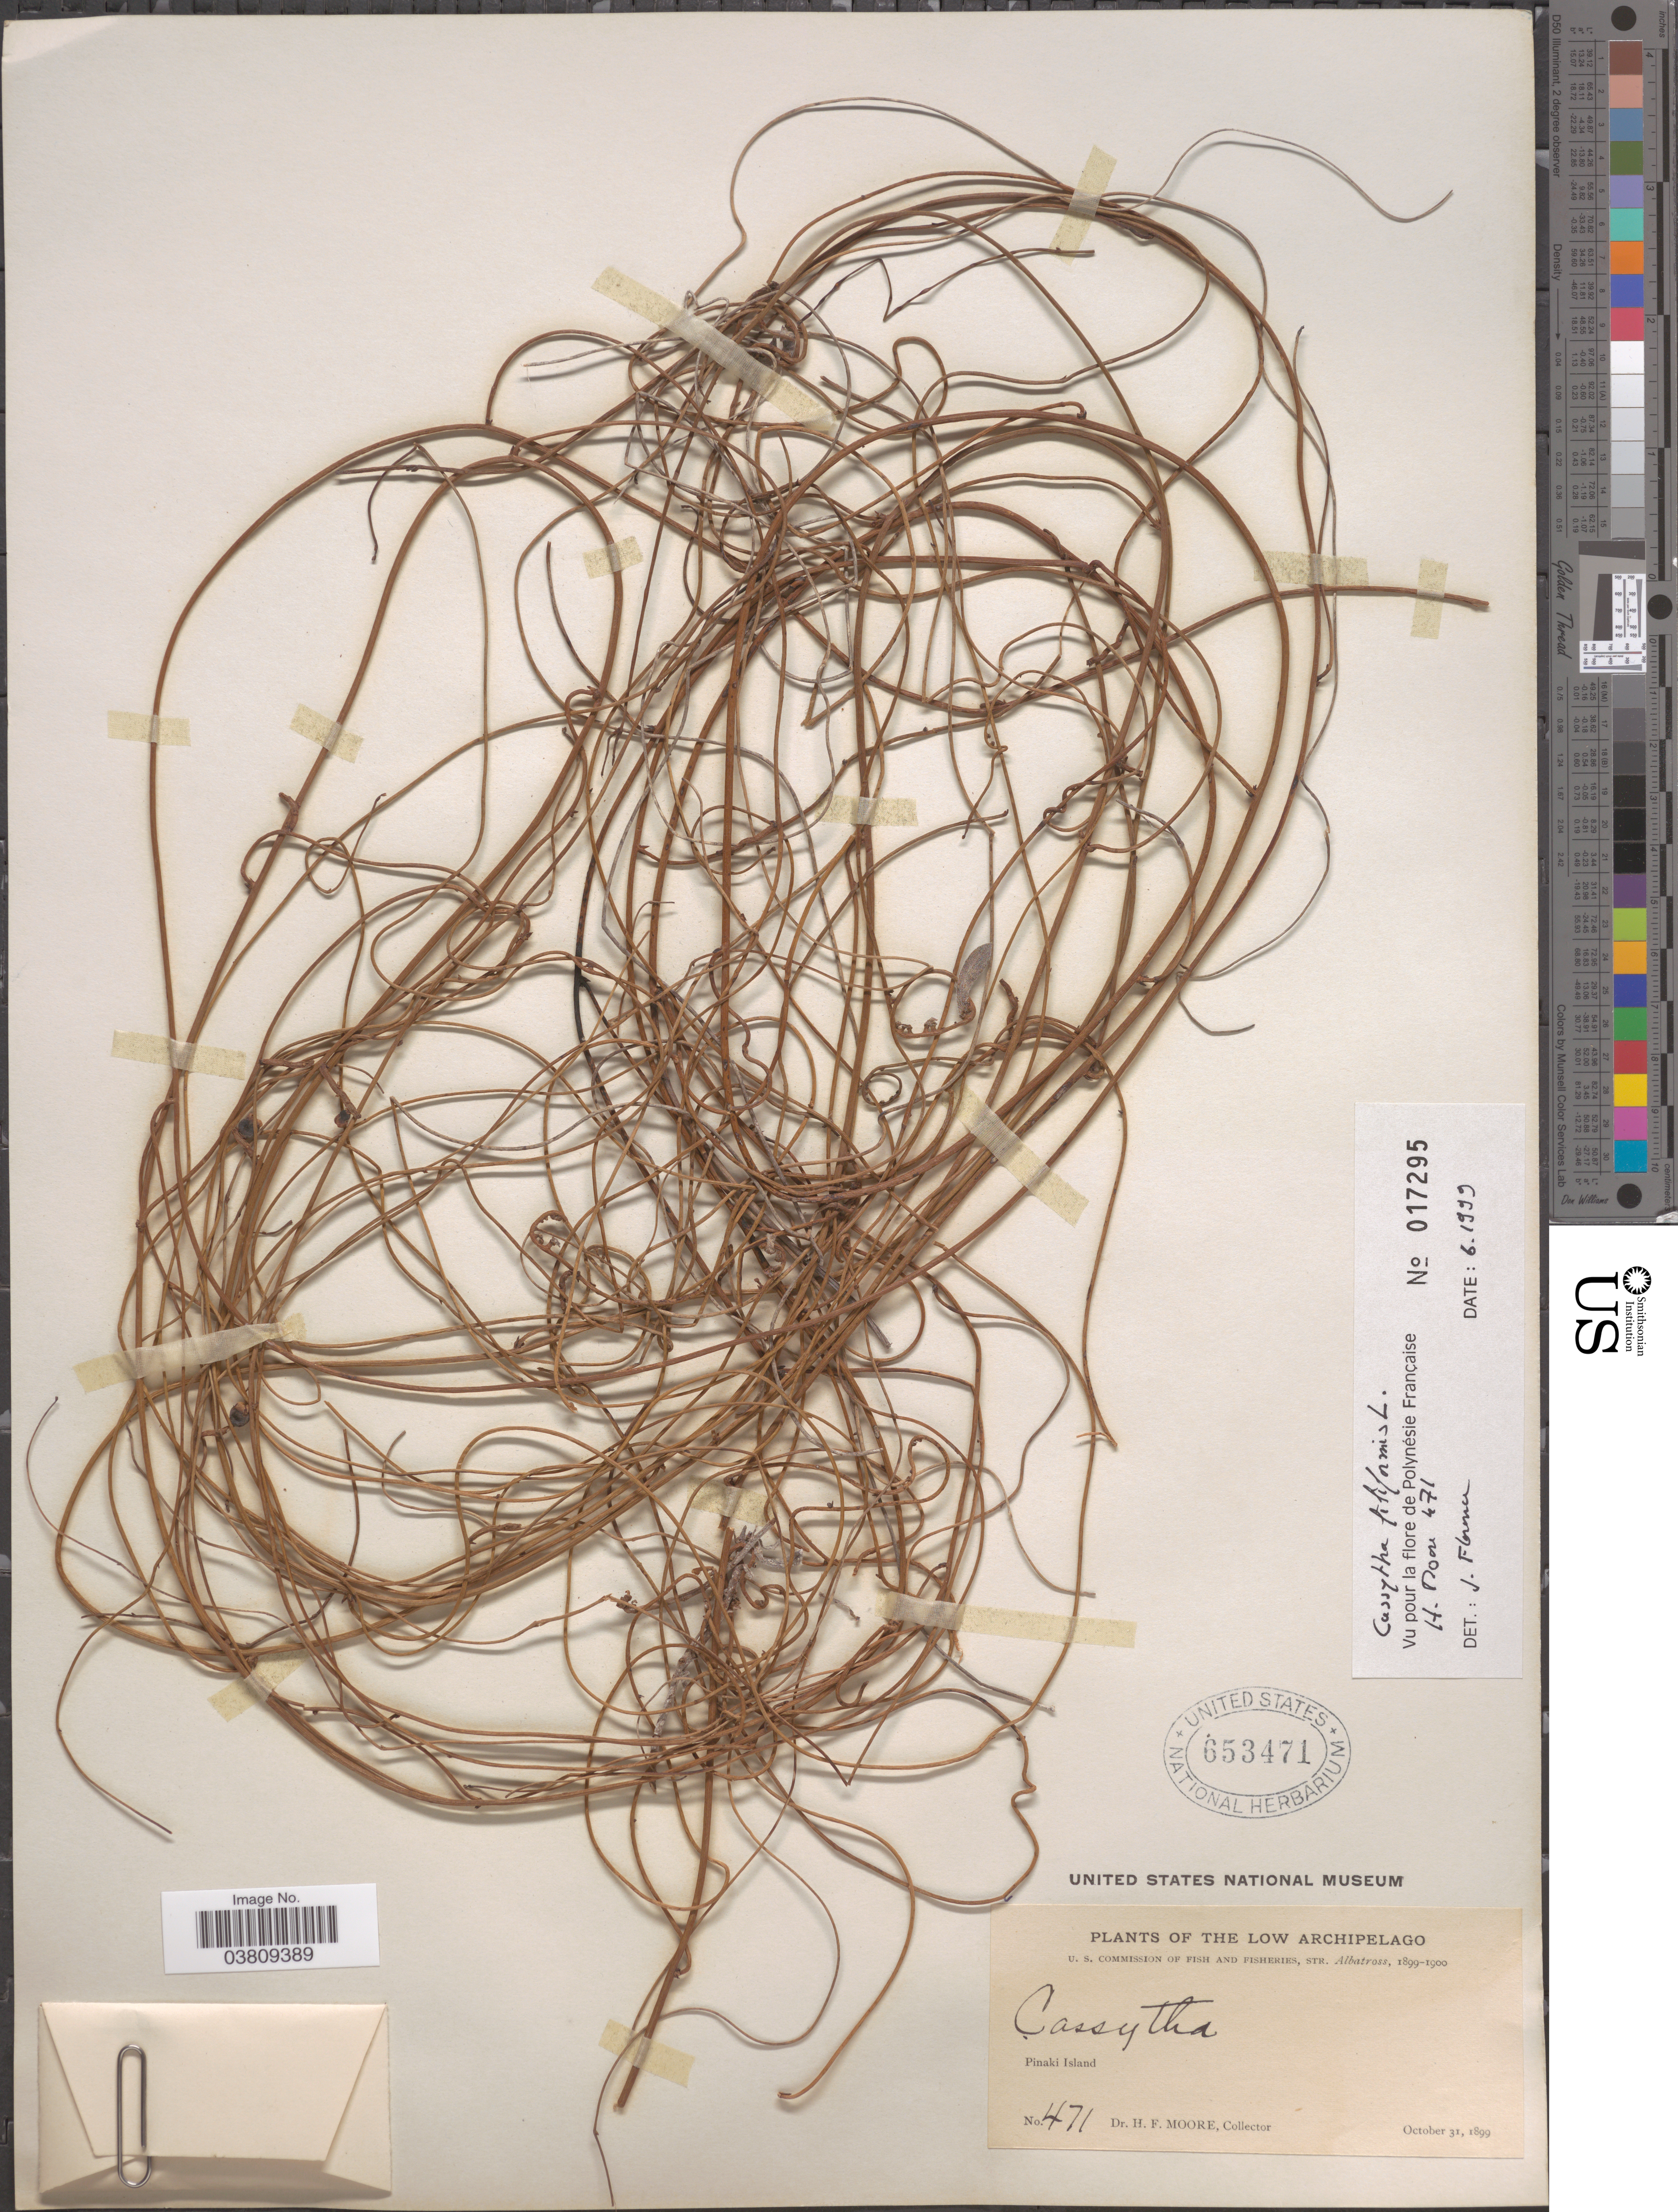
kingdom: Plantae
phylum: Tracheophyta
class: Magnoliopsida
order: Laurales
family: Lauraceae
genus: Cassytha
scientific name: Cassytha filiformis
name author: L.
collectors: H. F. Moore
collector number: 471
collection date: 1899-10-31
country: French Polynesia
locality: The Low Archipelago. Pinaki Island.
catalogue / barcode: US 653471